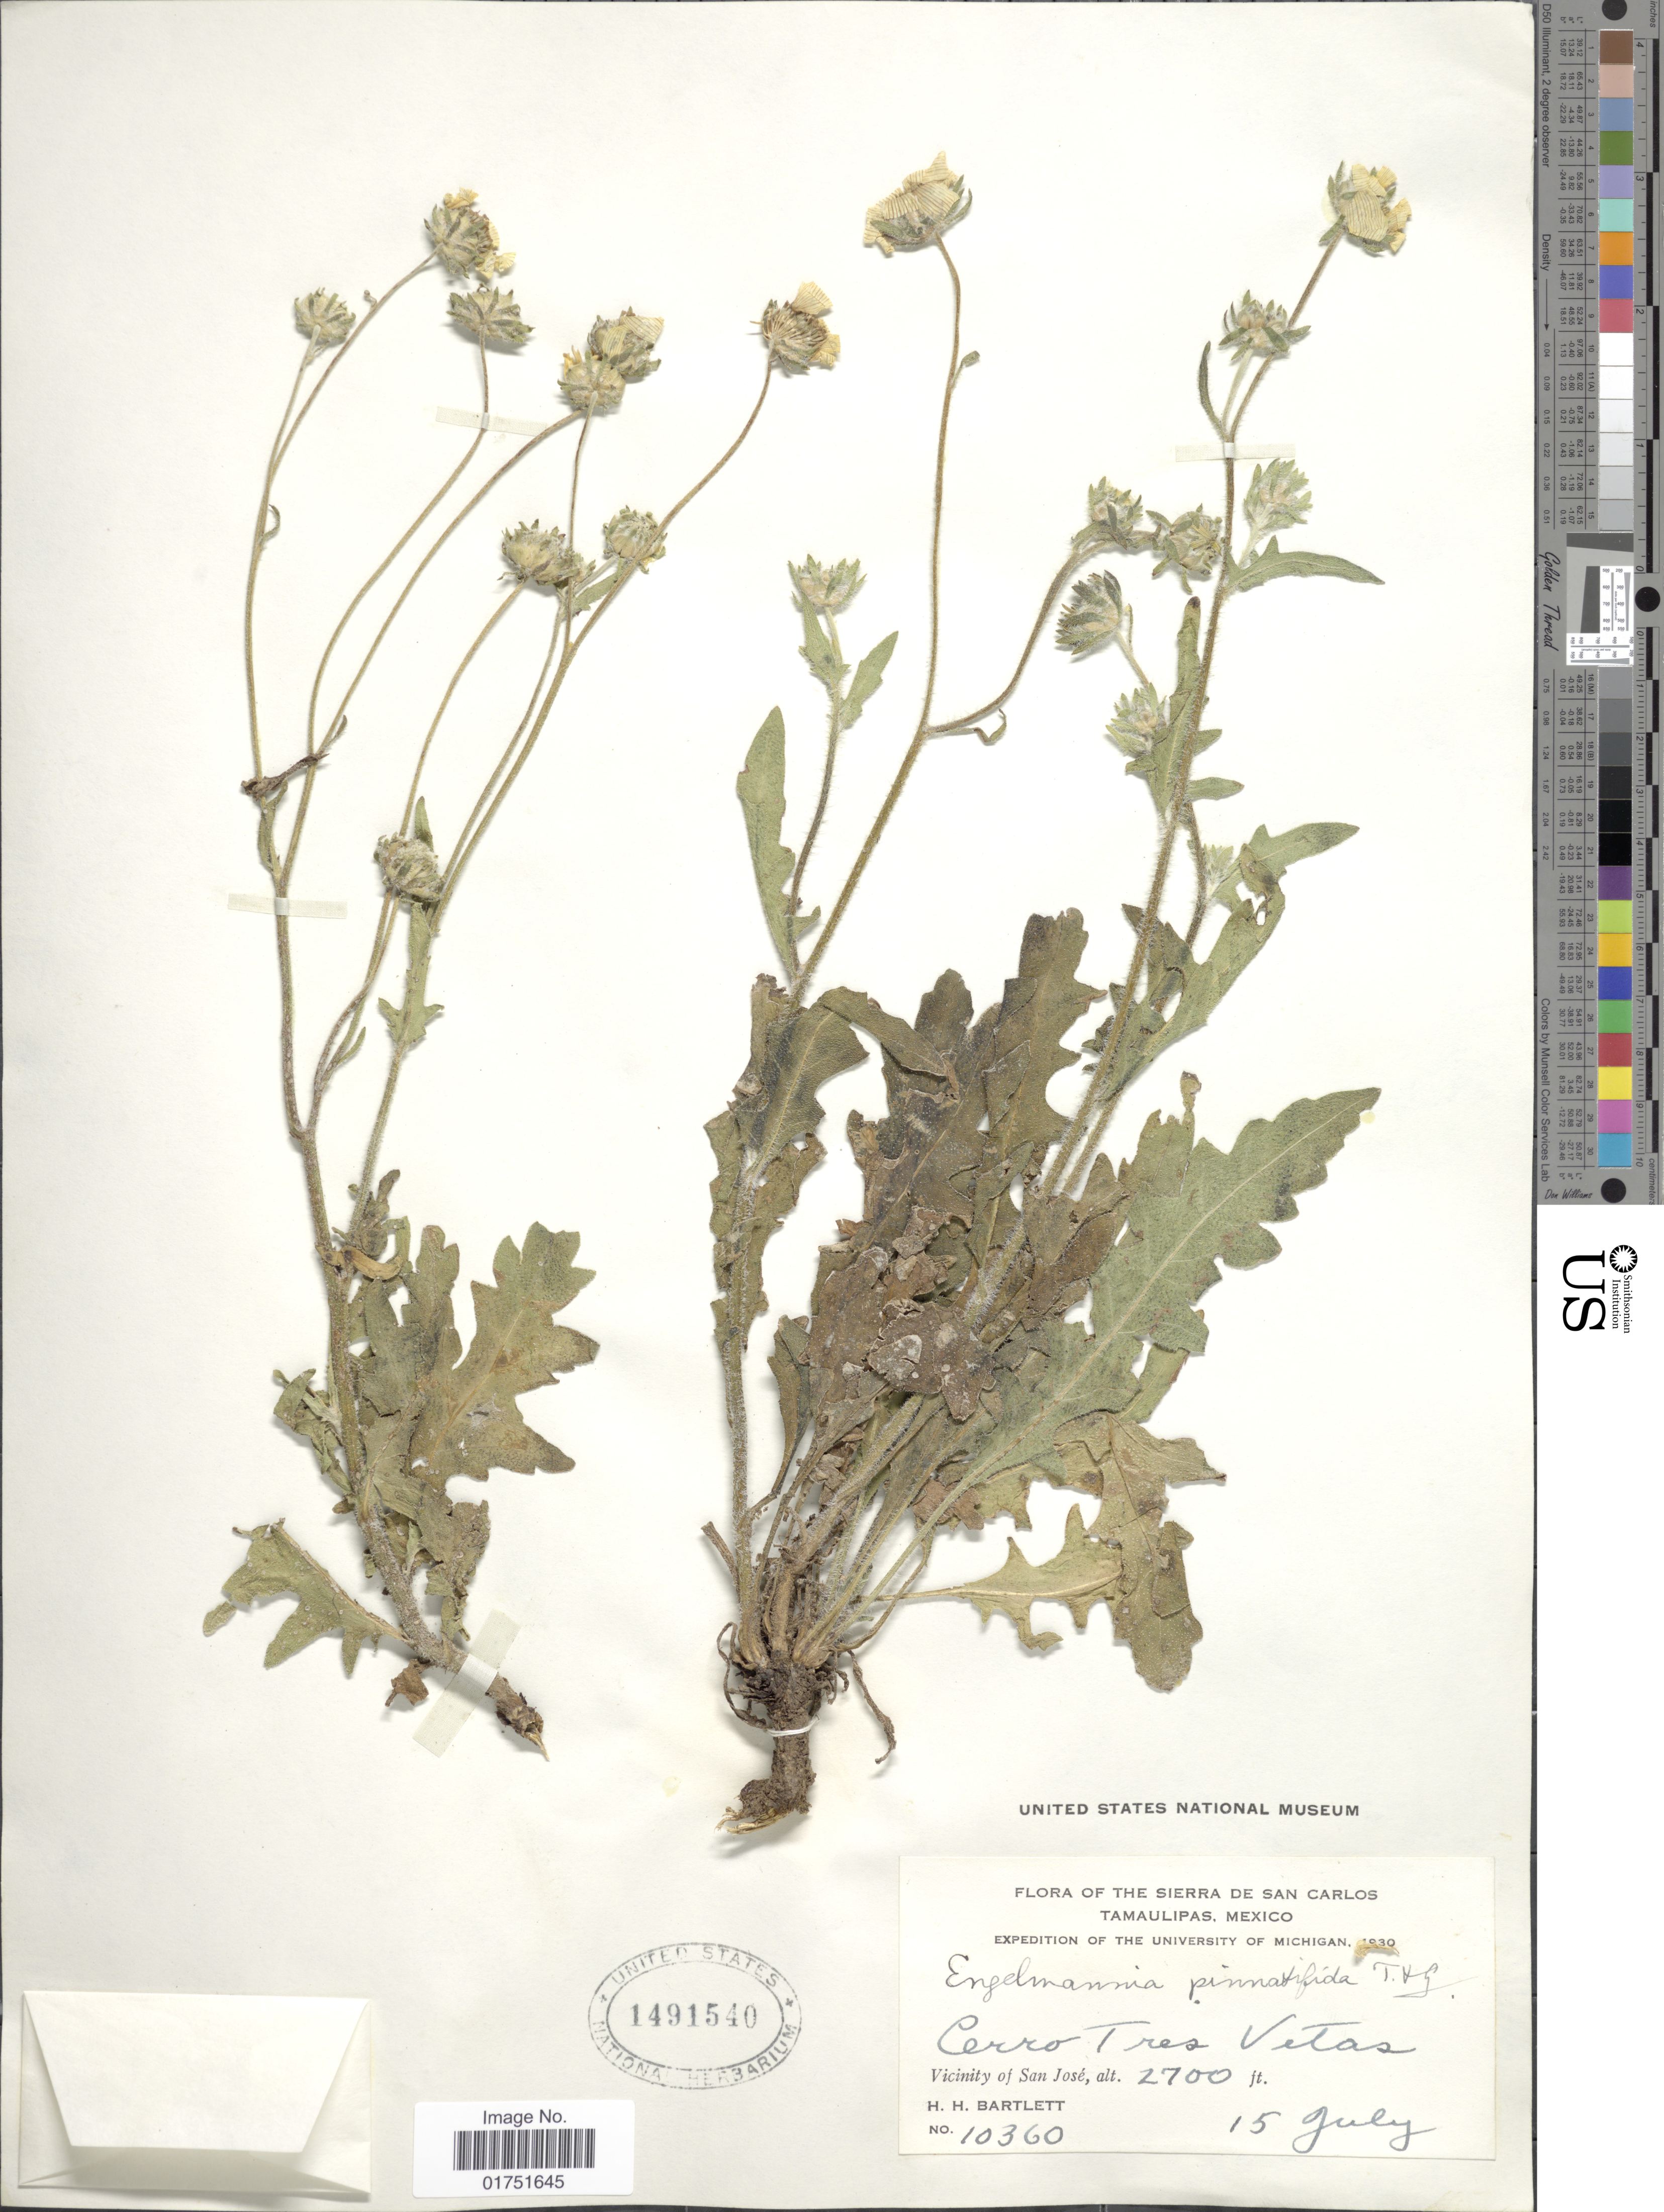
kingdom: Plantae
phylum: Tracheophyta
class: Magnoliopsida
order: Asterales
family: Asteraceae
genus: Engelmannia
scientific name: Engelmannia pinnatifida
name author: Torr. & A. Gray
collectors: H. H. Bartlett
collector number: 10360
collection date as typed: Transcribed d/m/y: 15/7/30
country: Mexico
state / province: Tamaulipas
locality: Sierra de San Carlos, Cerro Tres Vetas, Vicinity of San Jose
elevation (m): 823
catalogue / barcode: US 1491540